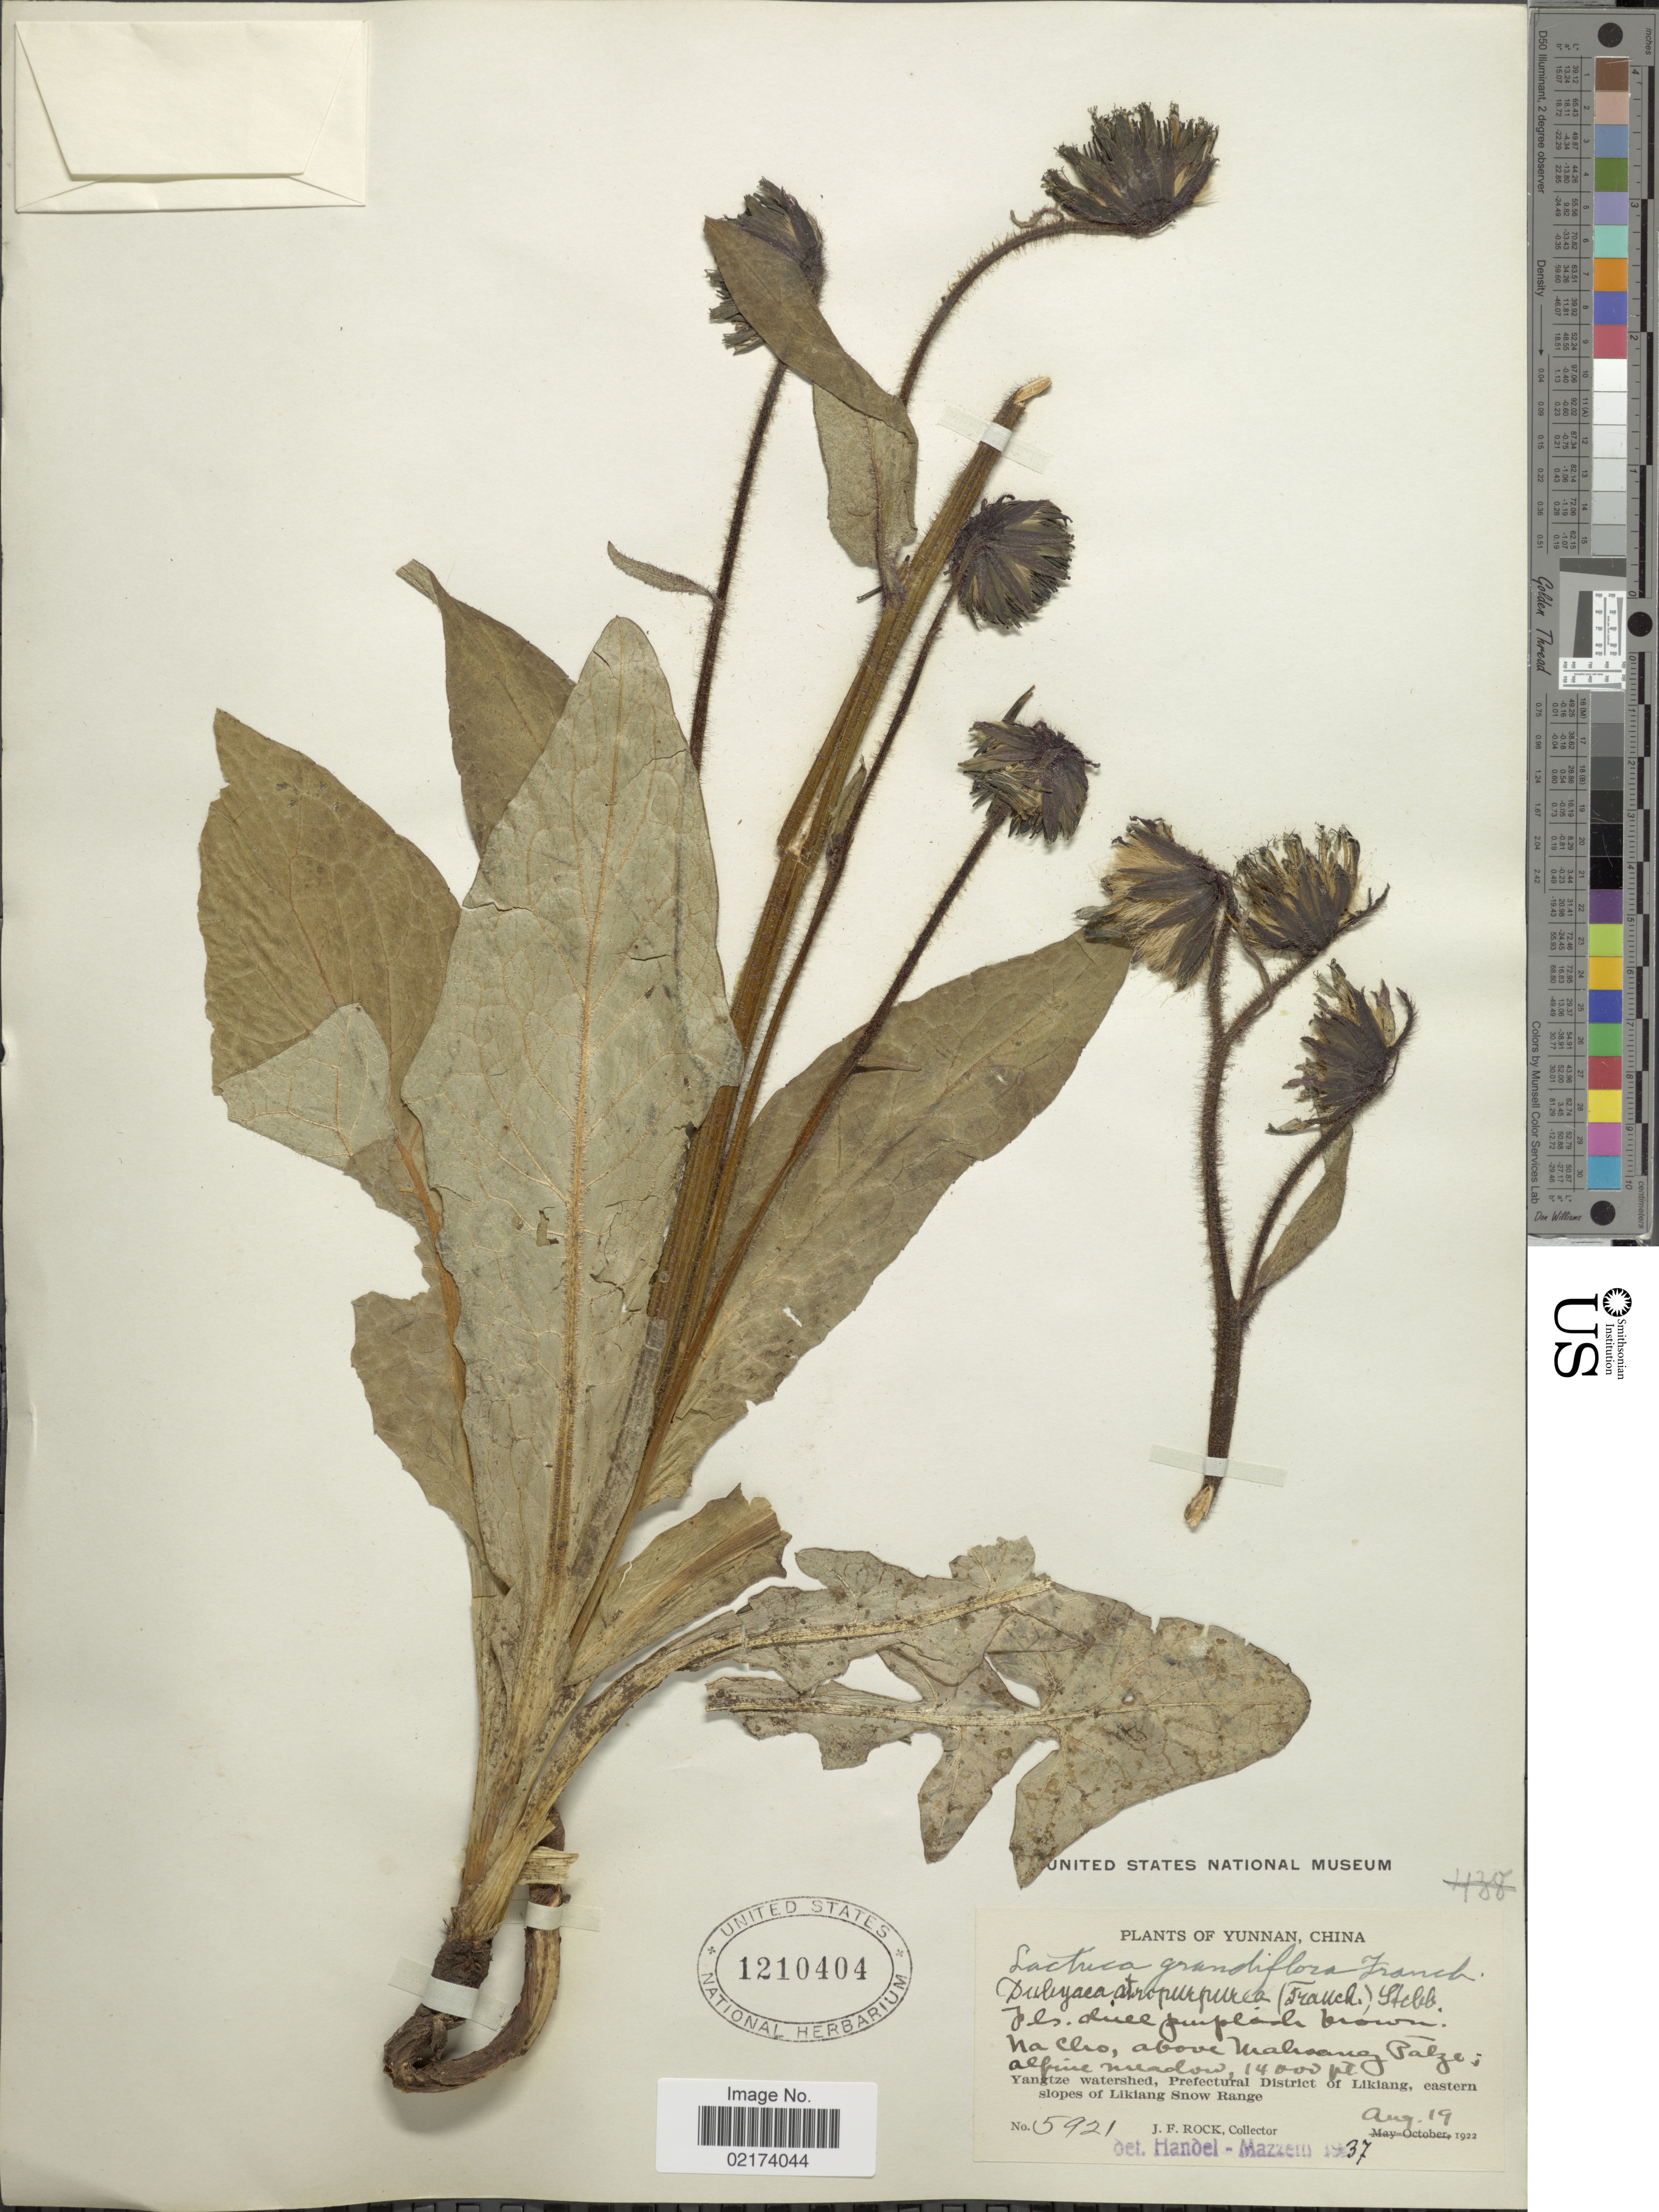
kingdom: Plantae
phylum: Tracheophyta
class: Magnoliopsida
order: Asterales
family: Asteraceae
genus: Chaetoseris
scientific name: Chaetoseris grandiflora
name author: (Franch.) C. Shih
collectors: J. F. Rock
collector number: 5921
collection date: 1922-08-19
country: China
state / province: Yunnan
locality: Na Cho, above Mahoang Patze, Yangtze watershed, Prefectural District of Likiang, eastern slopes of Likiang Snow Range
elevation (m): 4267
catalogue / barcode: US 1210404